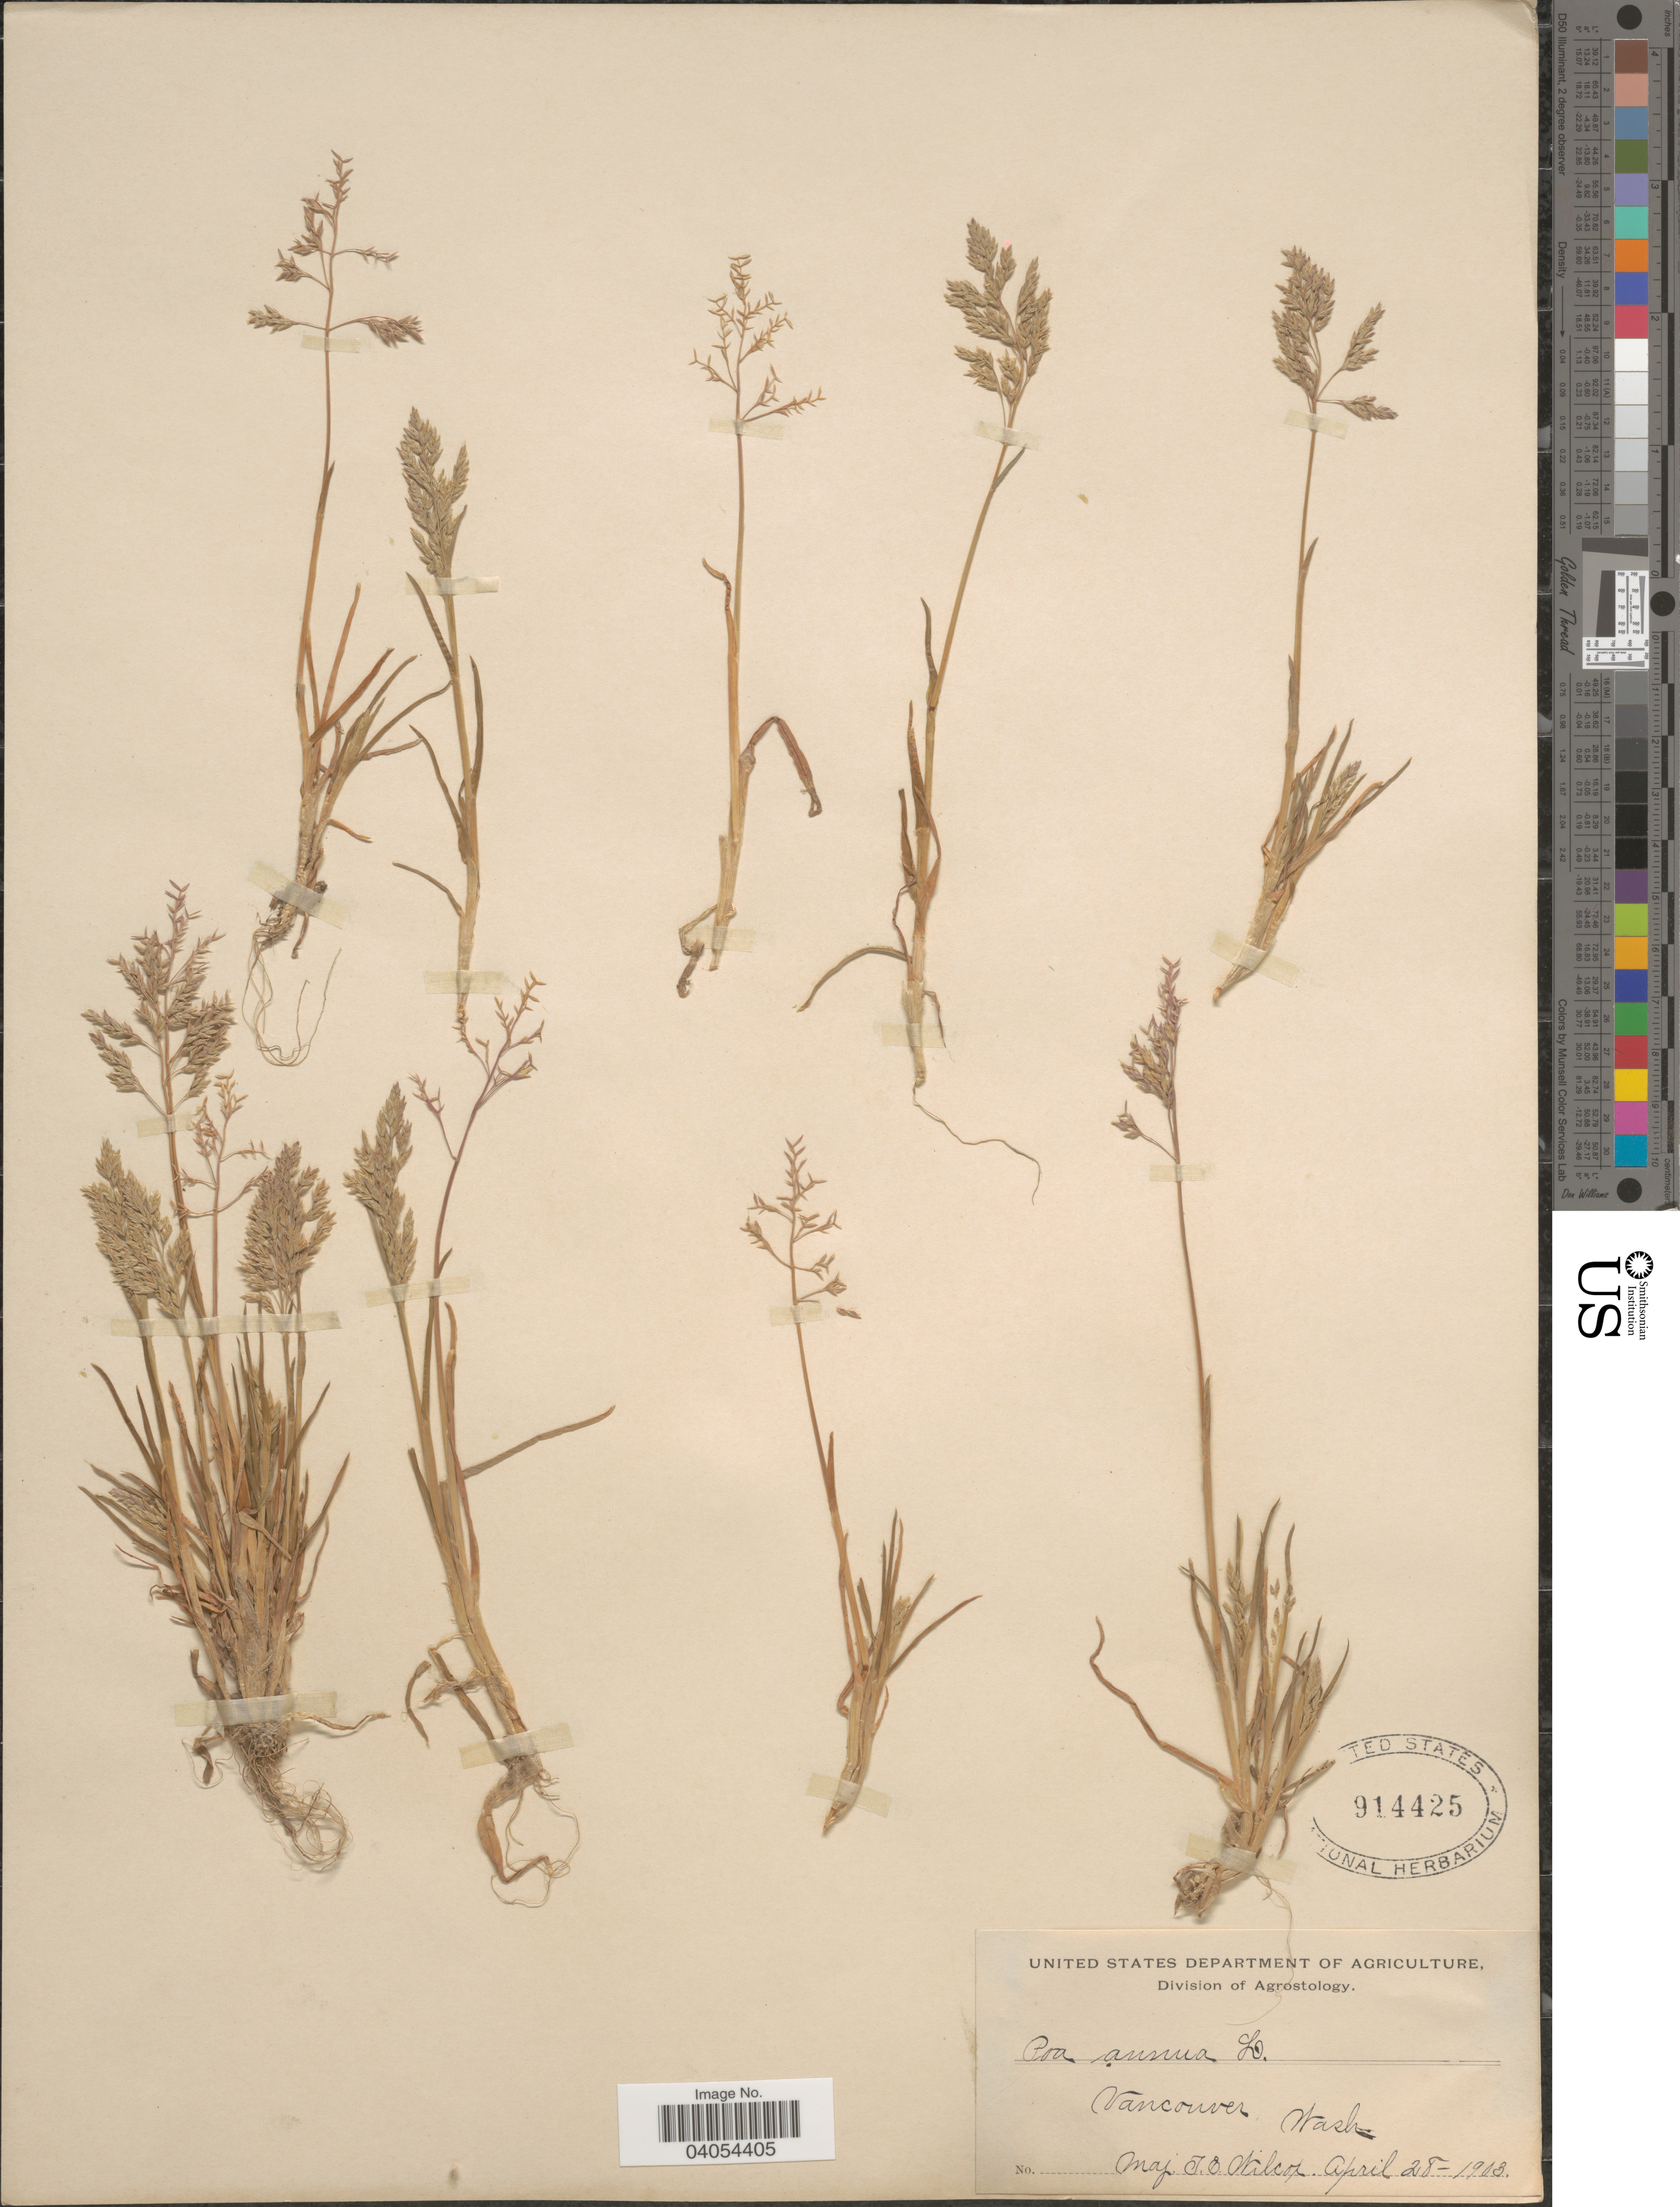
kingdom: Plantae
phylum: Tracheophyta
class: Liliopsida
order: Poales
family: Poaceae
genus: Poa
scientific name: Poa annua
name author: L.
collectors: T. E. Wilcox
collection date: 1903-04-28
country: United States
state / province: Washington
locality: Vancouver.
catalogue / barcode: US 914425